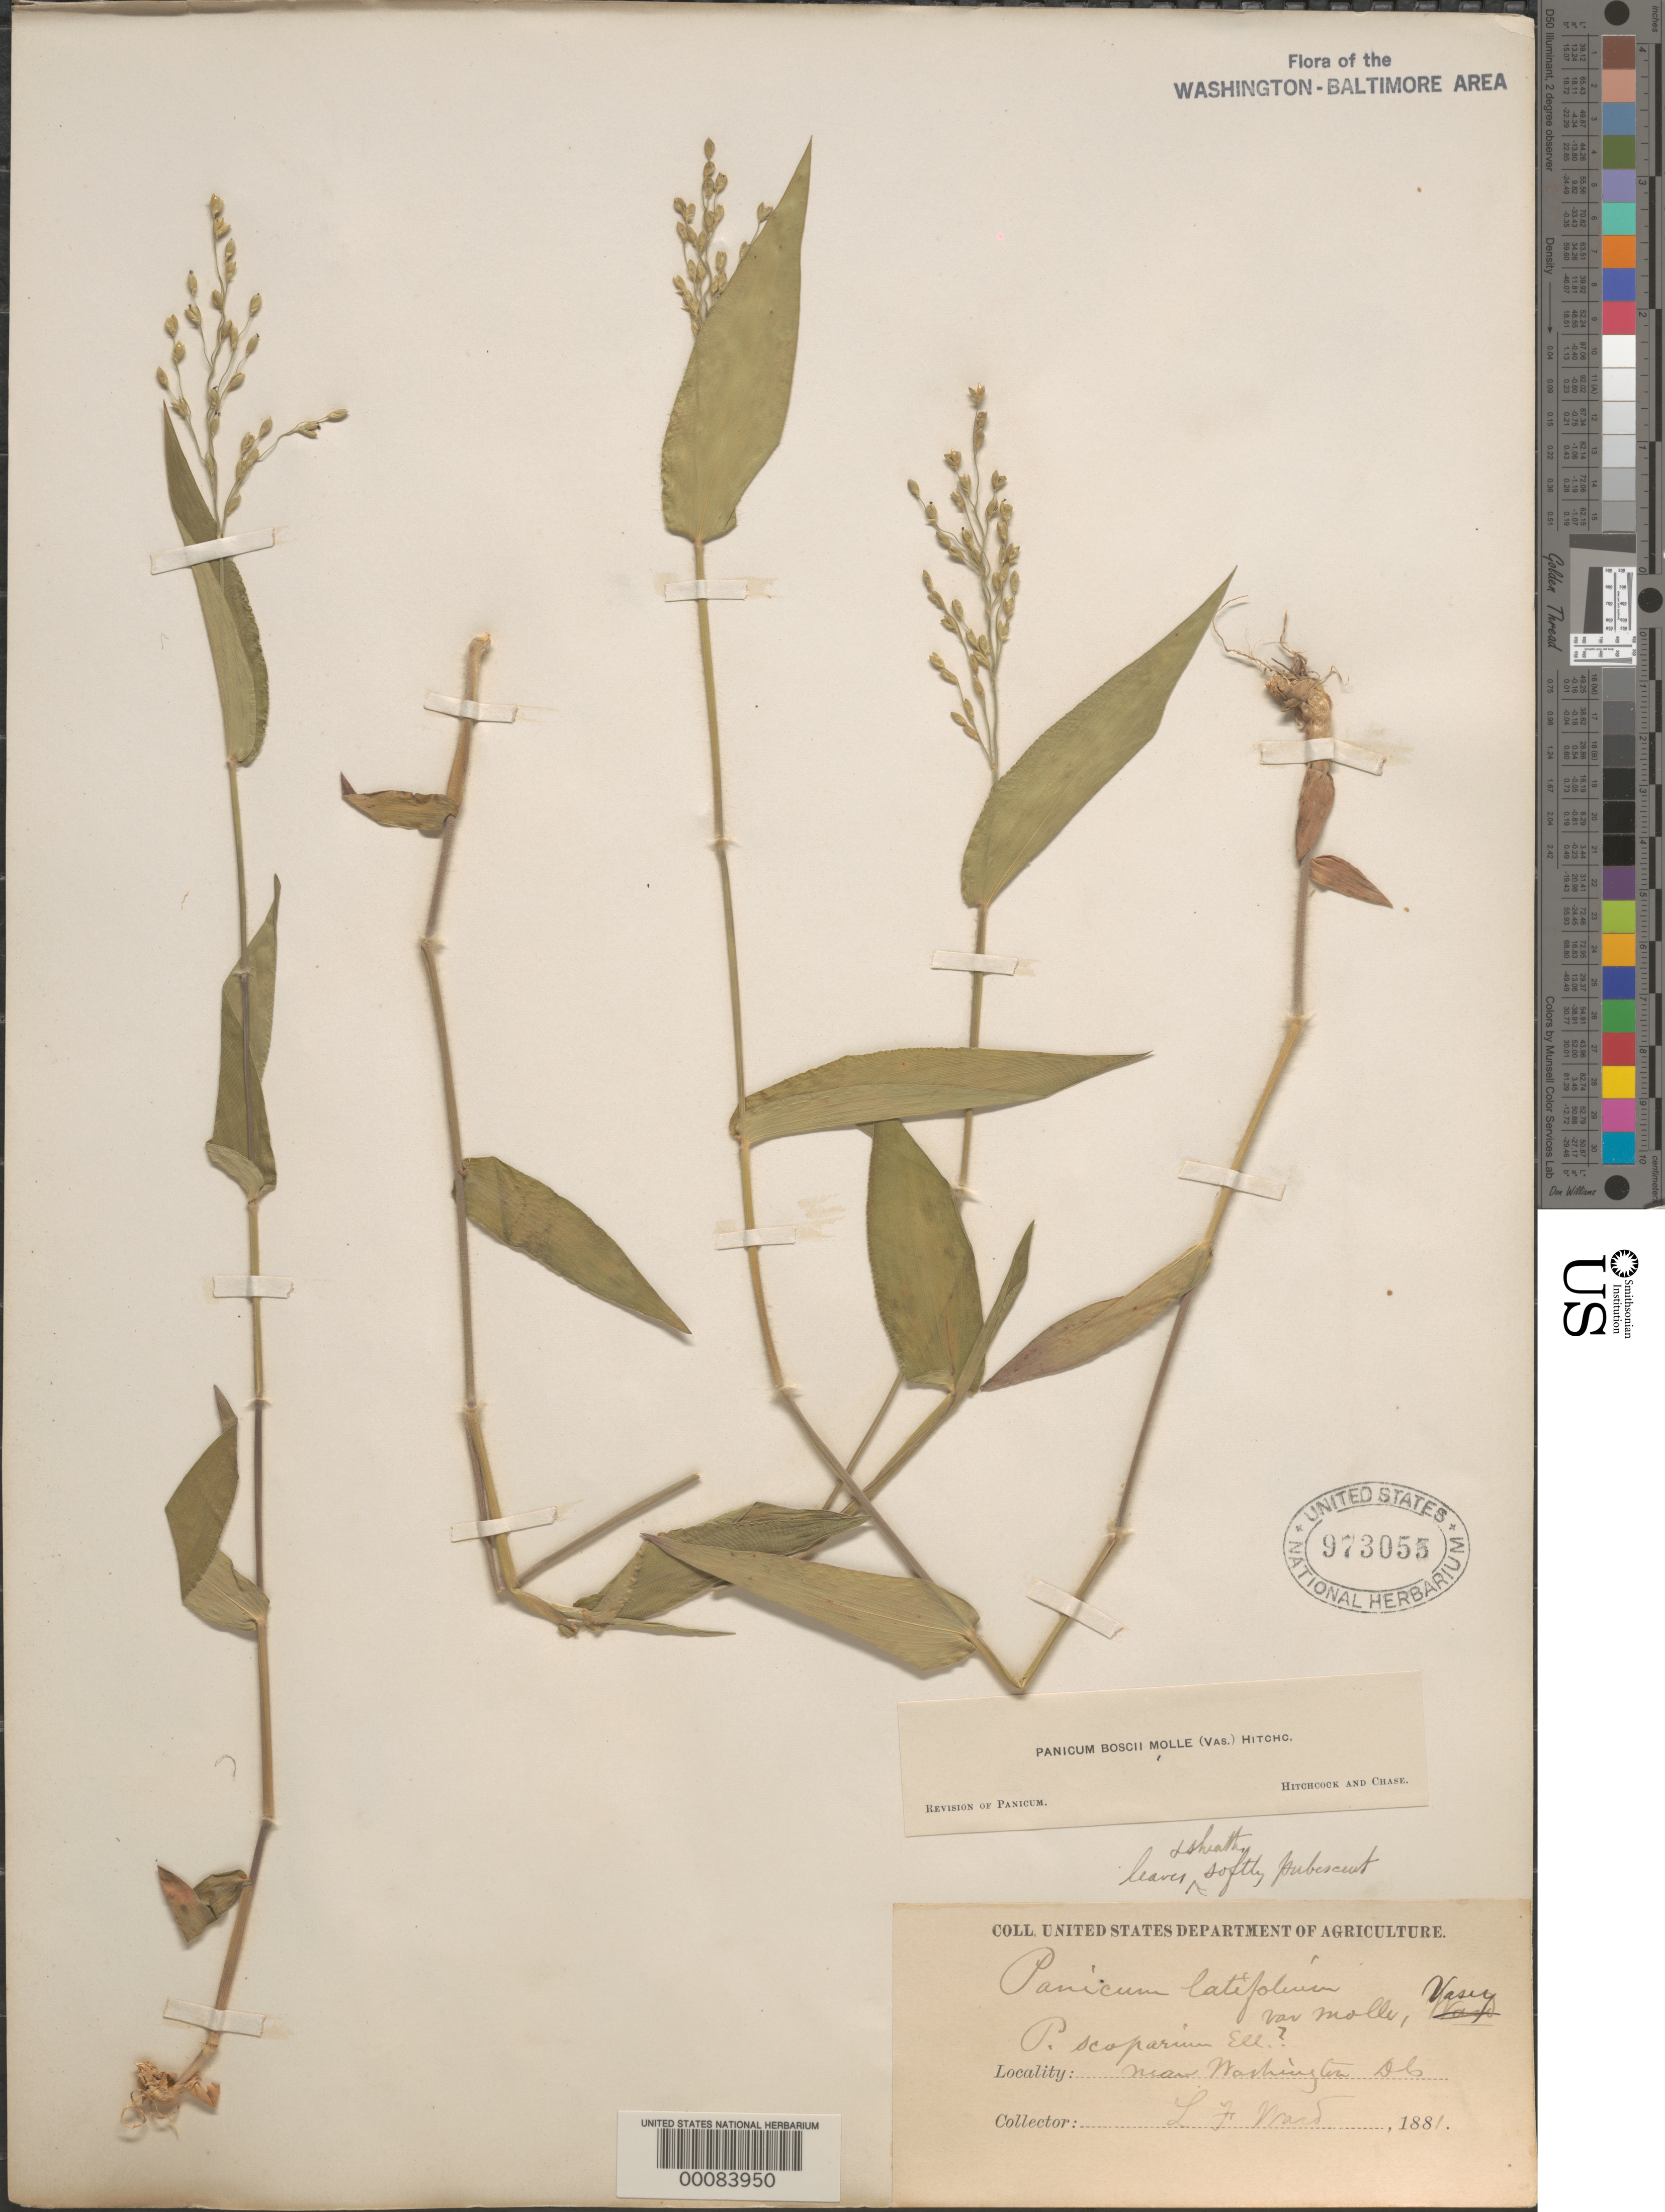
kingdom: Plantae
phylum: Tracheophyta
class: Liliopsida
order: Poales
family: Poaceae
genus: Dichanthelium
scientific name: Dichanthelium boscii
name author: (Poir.) Gould & C.A. Clark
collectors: L. F. Ward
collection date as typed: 1881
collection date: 1881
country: United States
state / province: District of Columbia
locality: Near Washington DC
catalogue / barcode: US 973055